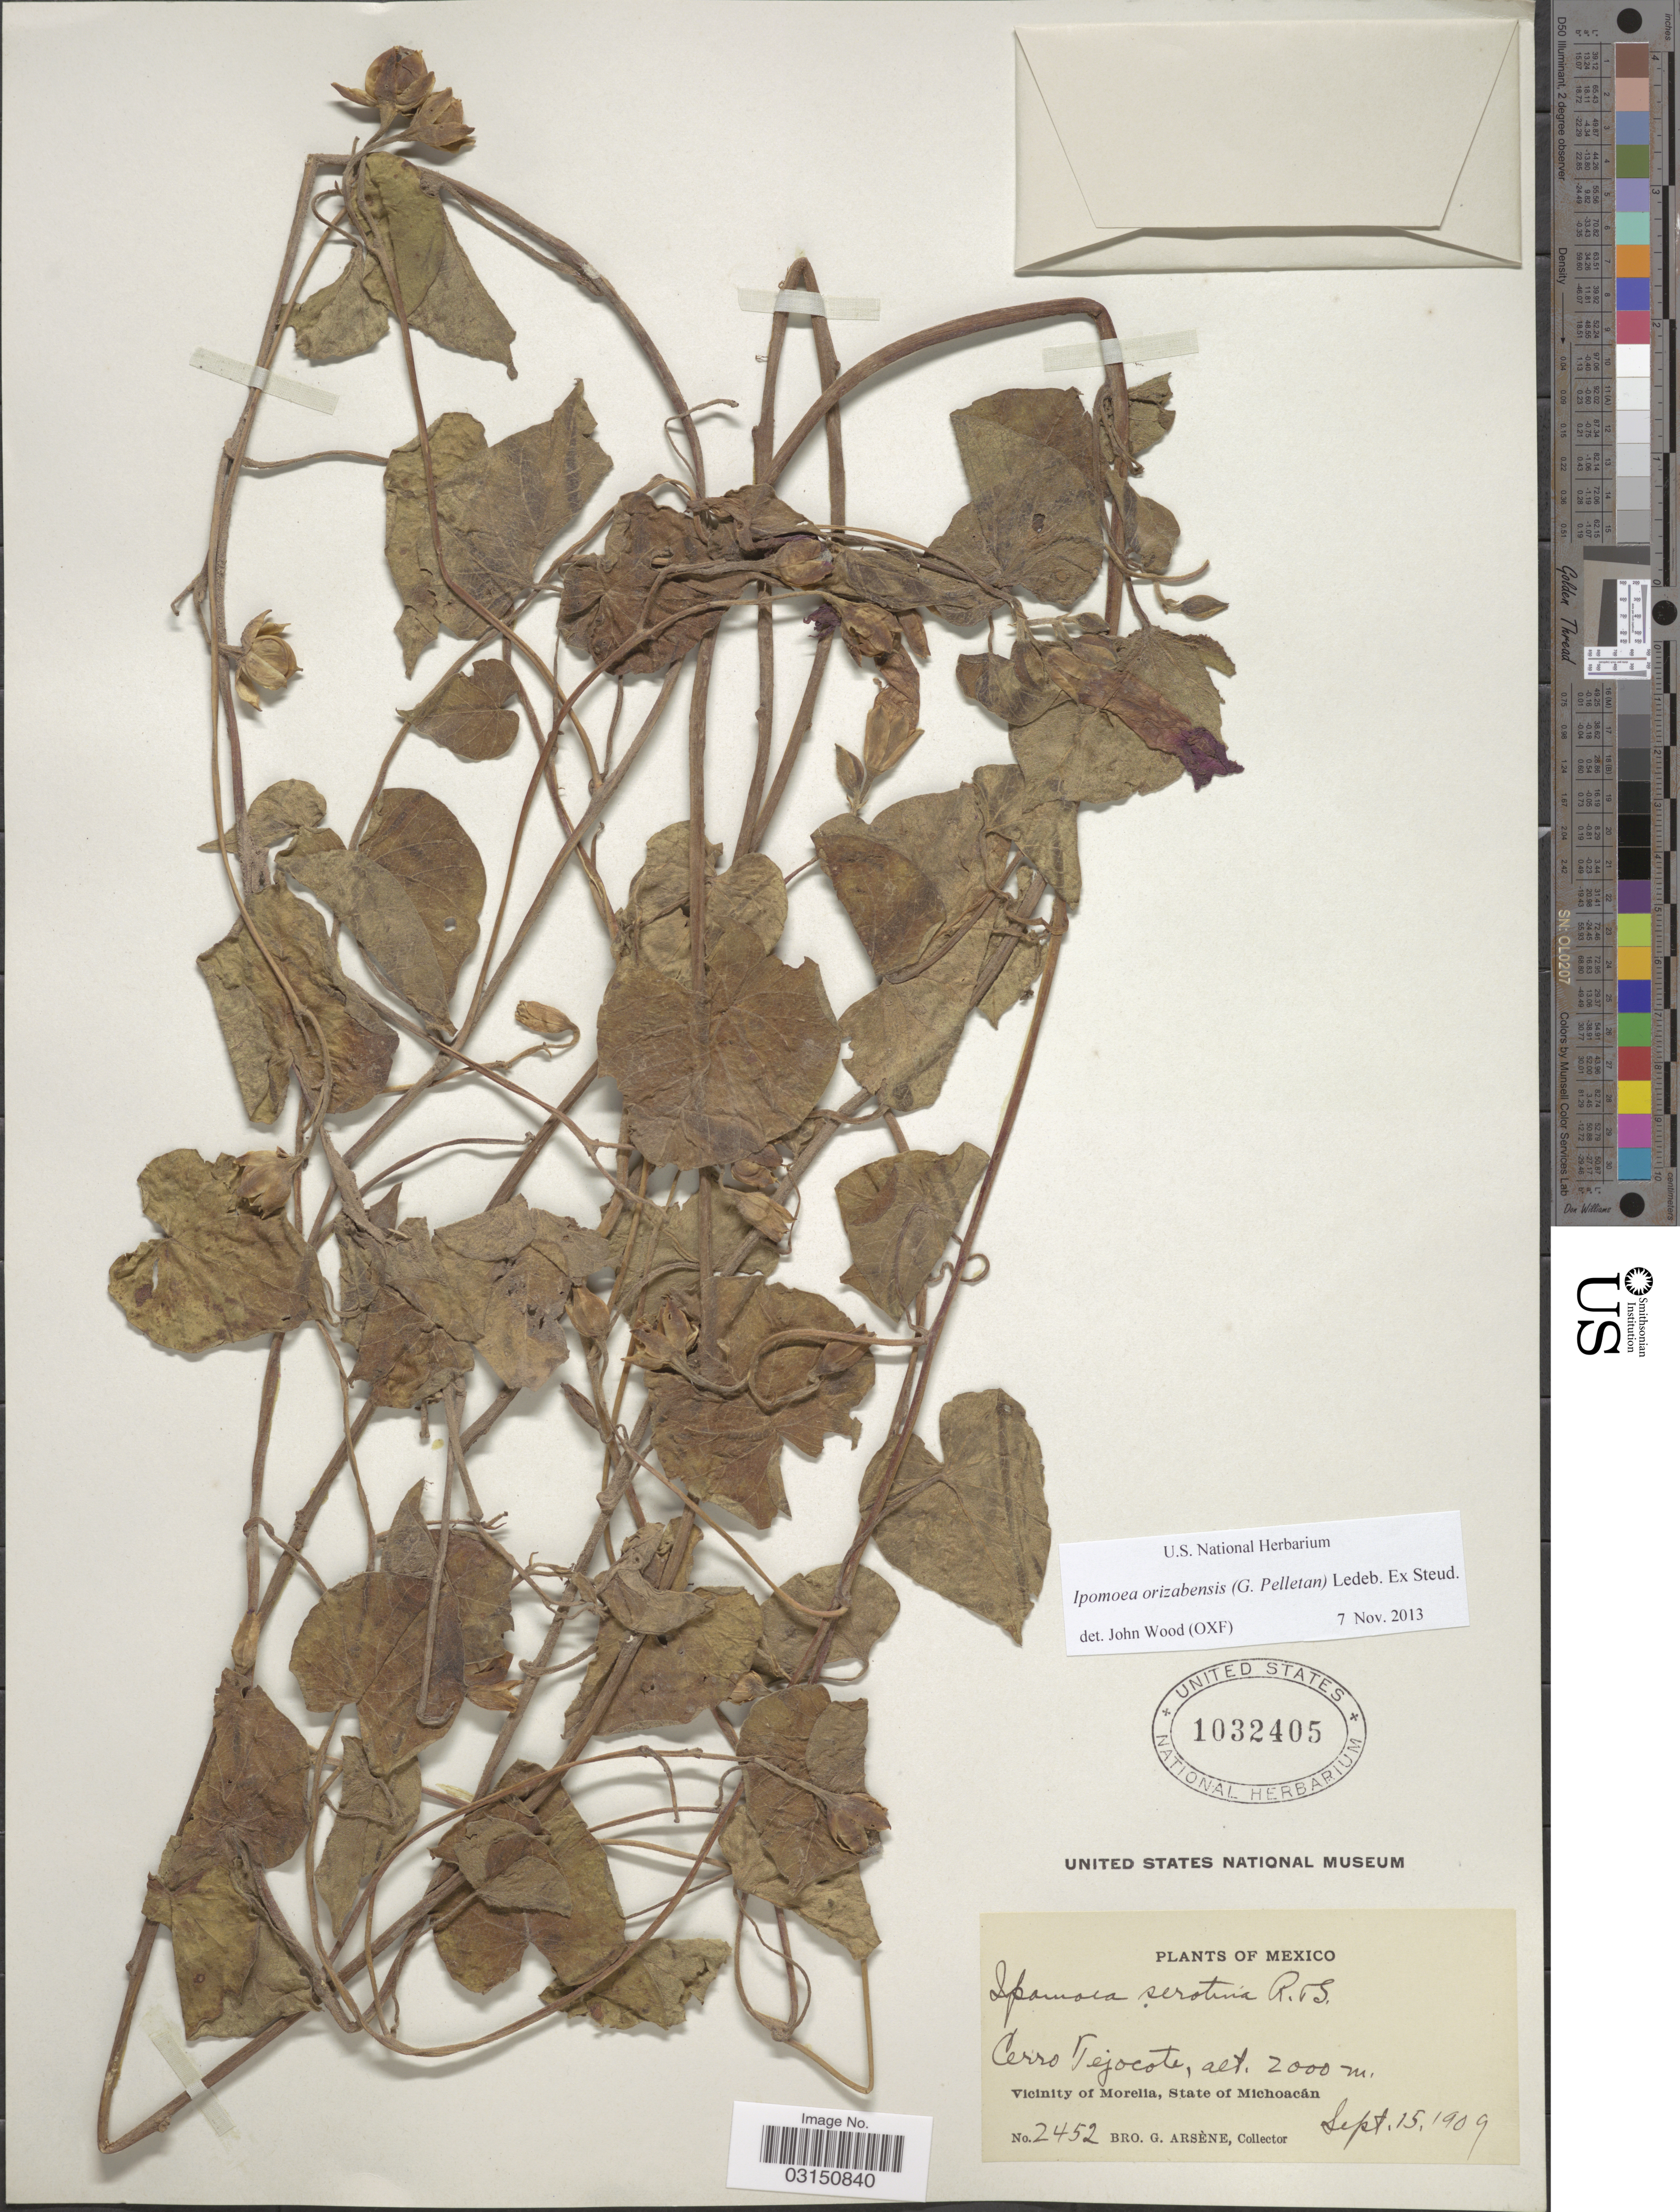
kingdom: Plantae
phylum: Tracheophyta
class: Magnoliopsida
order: Solanales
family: Convolvulaceae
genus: Ipomoea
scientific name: Ipomoea orizabensis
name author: (G. Pelletan) Ledeb. ex Steud.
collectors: Bro. G. Arsène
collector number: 2452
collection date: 1909-09-15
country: Mexico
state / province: Michoacán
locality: Cerro Tejocote. Vicinity of Morelia.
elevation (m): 2000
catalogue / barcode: US 1032405